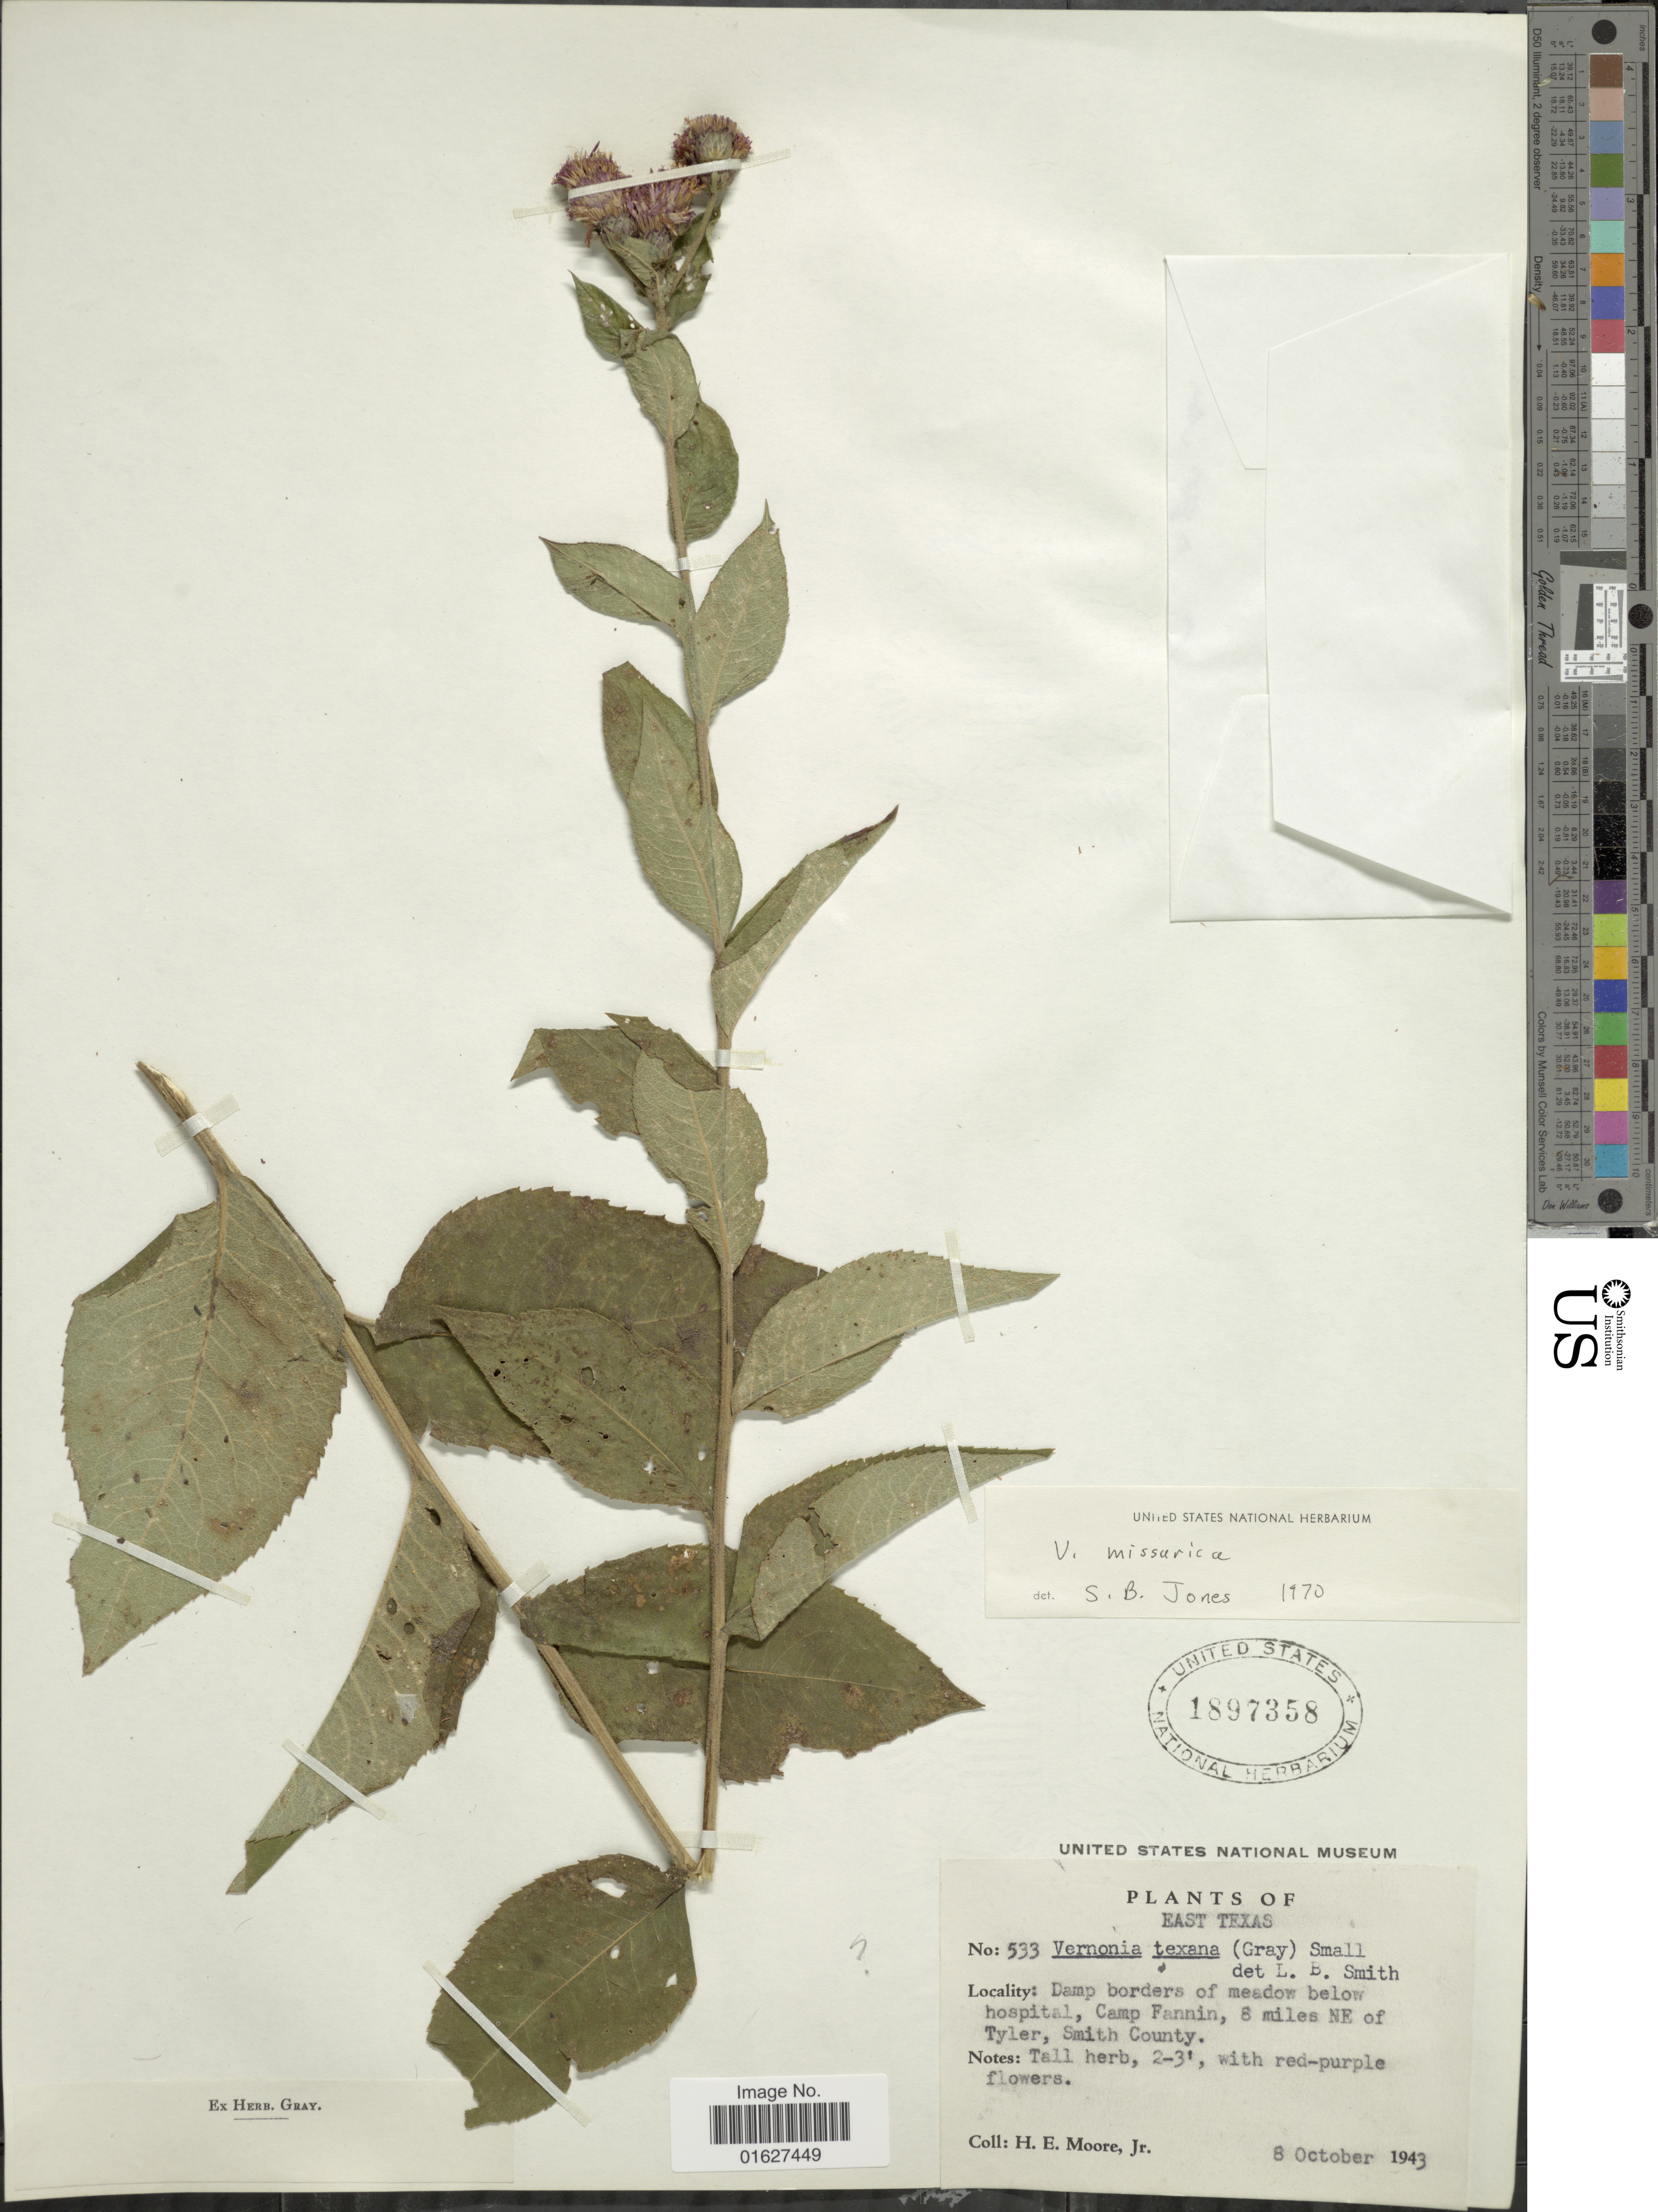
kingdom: Plantae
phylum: Tracheophyta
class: Magnoliopsida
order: Asterales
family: Asteraceae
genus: Vernonia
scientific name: Vernonia missurica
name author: Raf.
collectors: H. Moore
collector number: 533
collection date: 1943-10-08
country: United States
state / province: Texas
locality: East Texas. Damp borders of meadow below hospital, Camp Fannin, 8 miles NE of Tyler, Smith County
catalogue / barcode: US 1897358